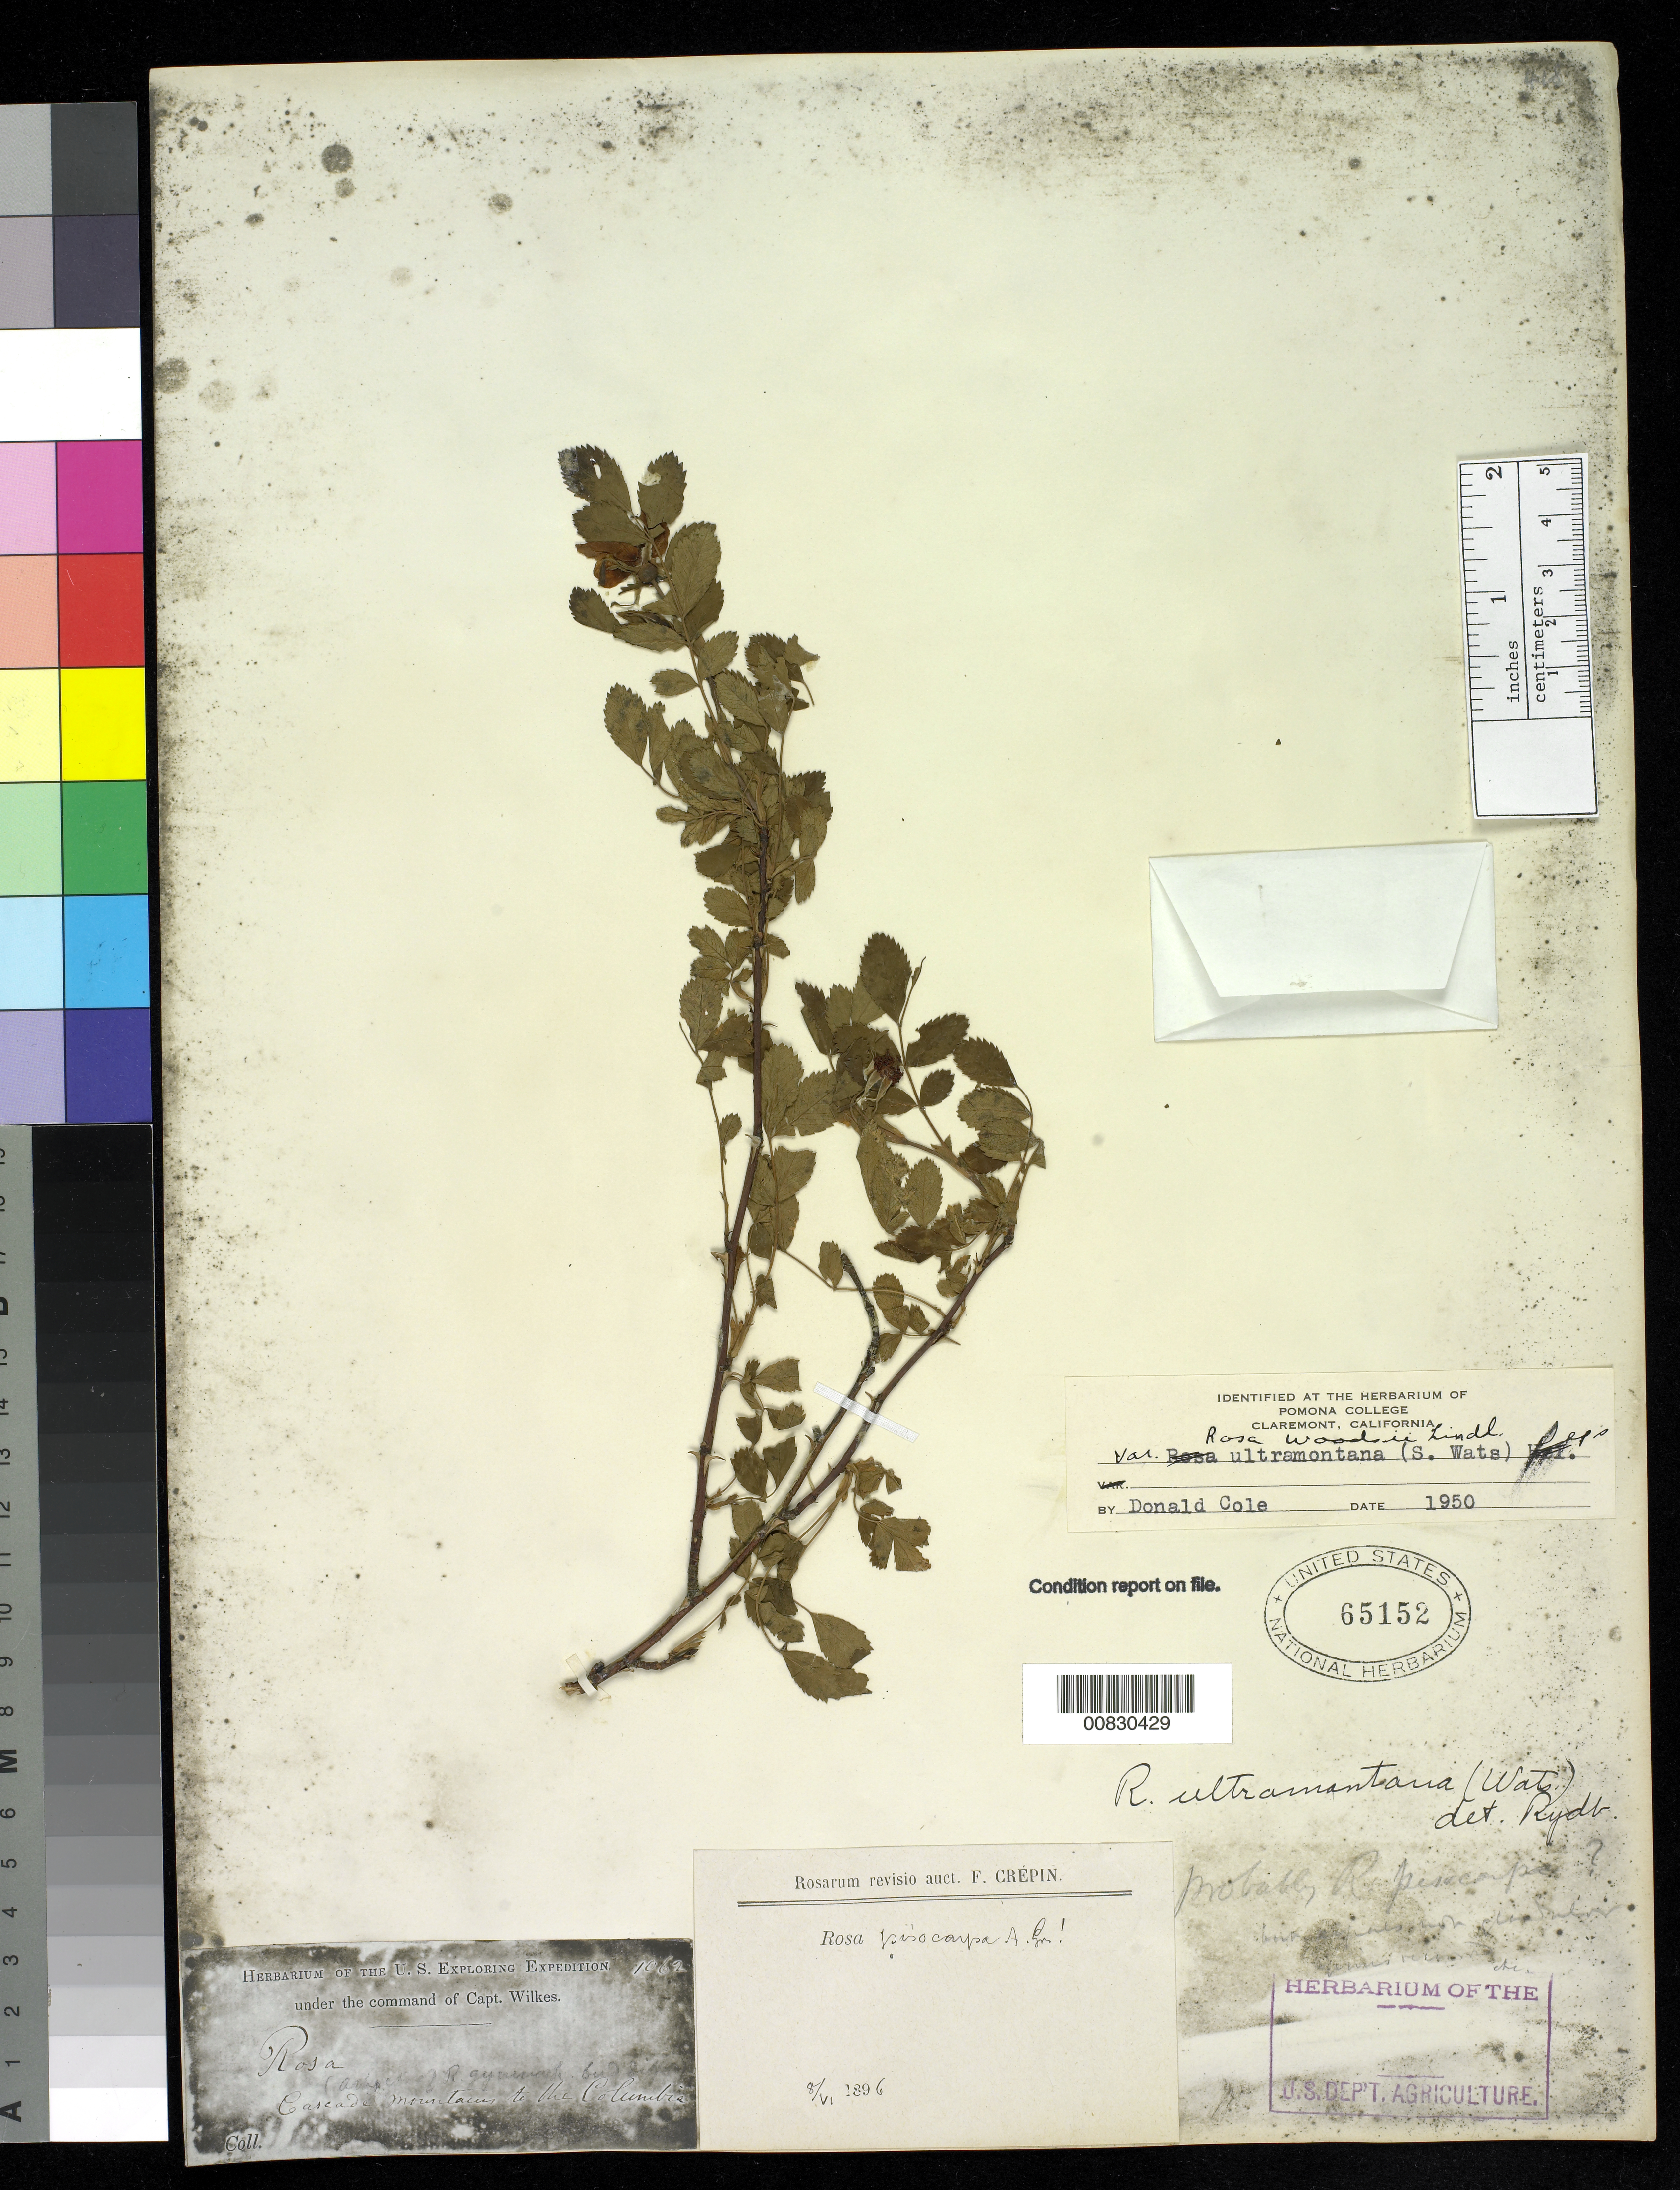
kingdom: Plantae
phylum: Tracheophyta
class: Magnoliopsida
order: Rosales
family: Rosaceae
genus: Rosa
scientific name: Rosa woodsii var. ultramontana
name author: Lindl.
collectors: Wilkes Explor. Exped.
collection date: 1838/1842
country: United States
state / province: Washington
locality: Cascade Mountains to the Columbia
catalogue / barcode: US 65152